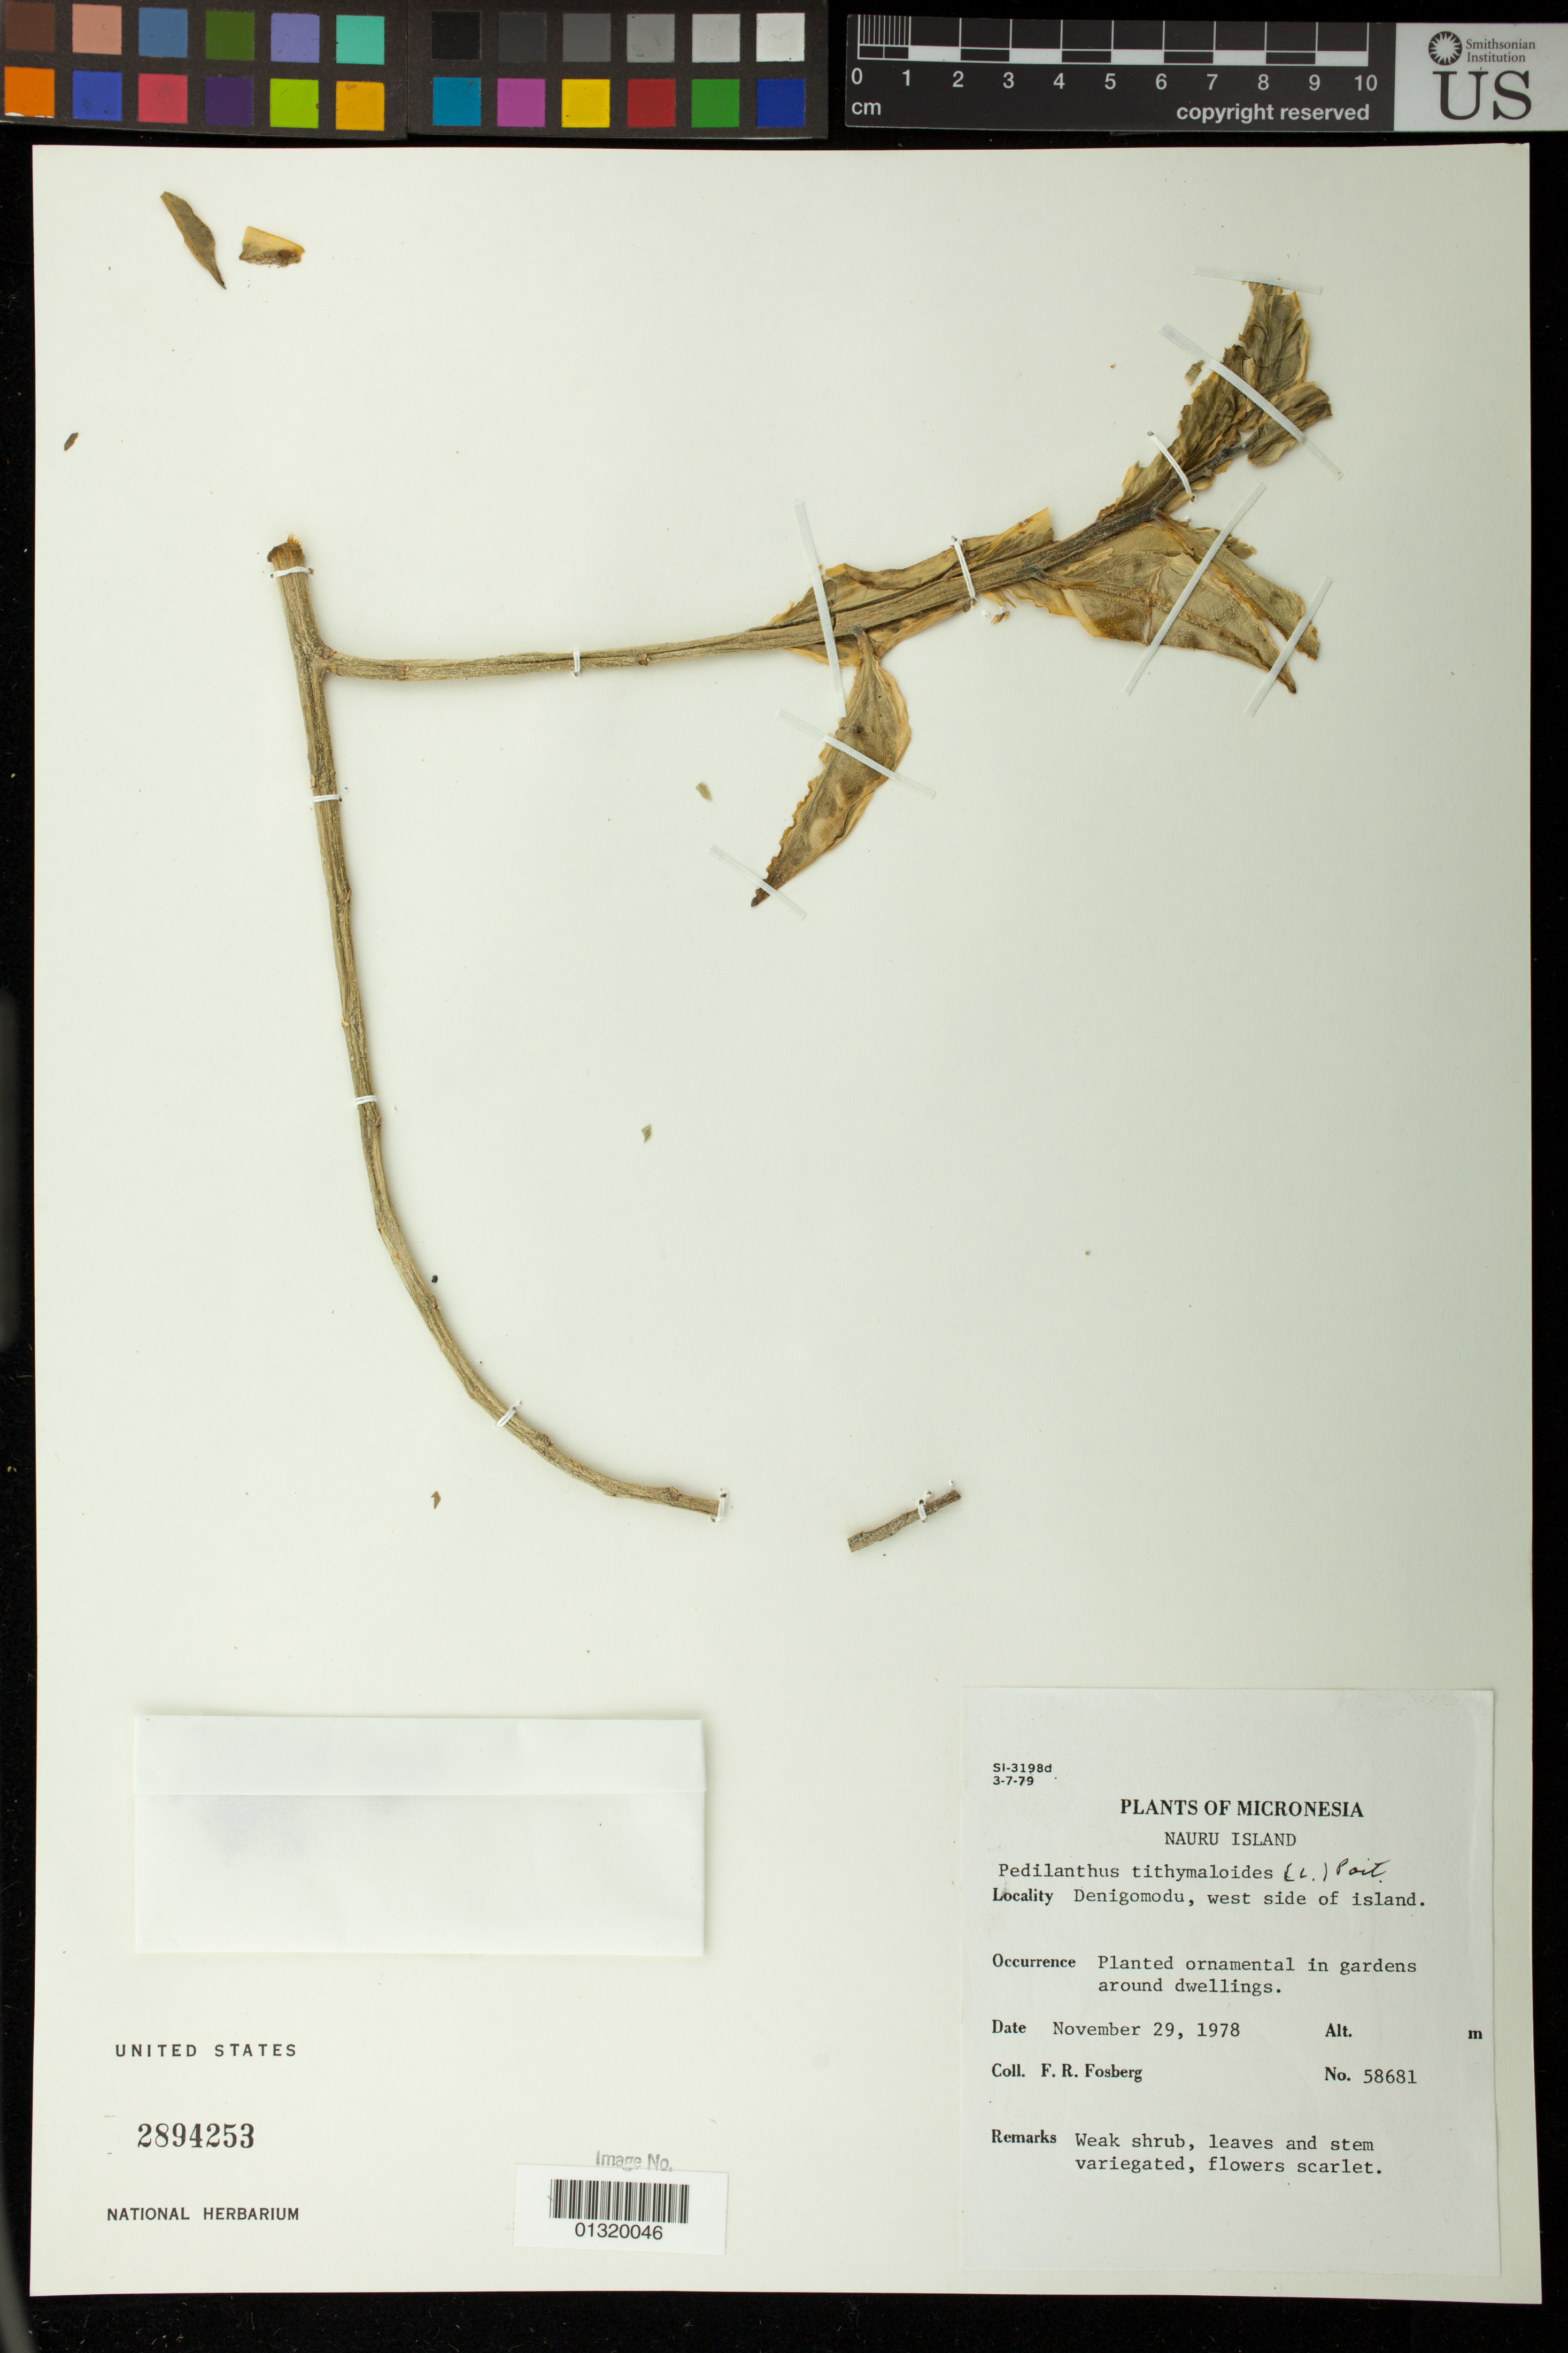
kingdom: Plantae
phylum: Tracheophyta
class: Magnoliopsida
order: Malpighiales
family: Euphorbiaceae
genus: Euphorbia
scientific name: Euphorbia tithymaloides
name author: L.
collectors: F. R. Fosberg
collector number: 58681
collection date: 1978-11-29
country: Nauru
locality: Denigomodu, west side of island ; around dwellings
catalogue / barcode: US 2894253